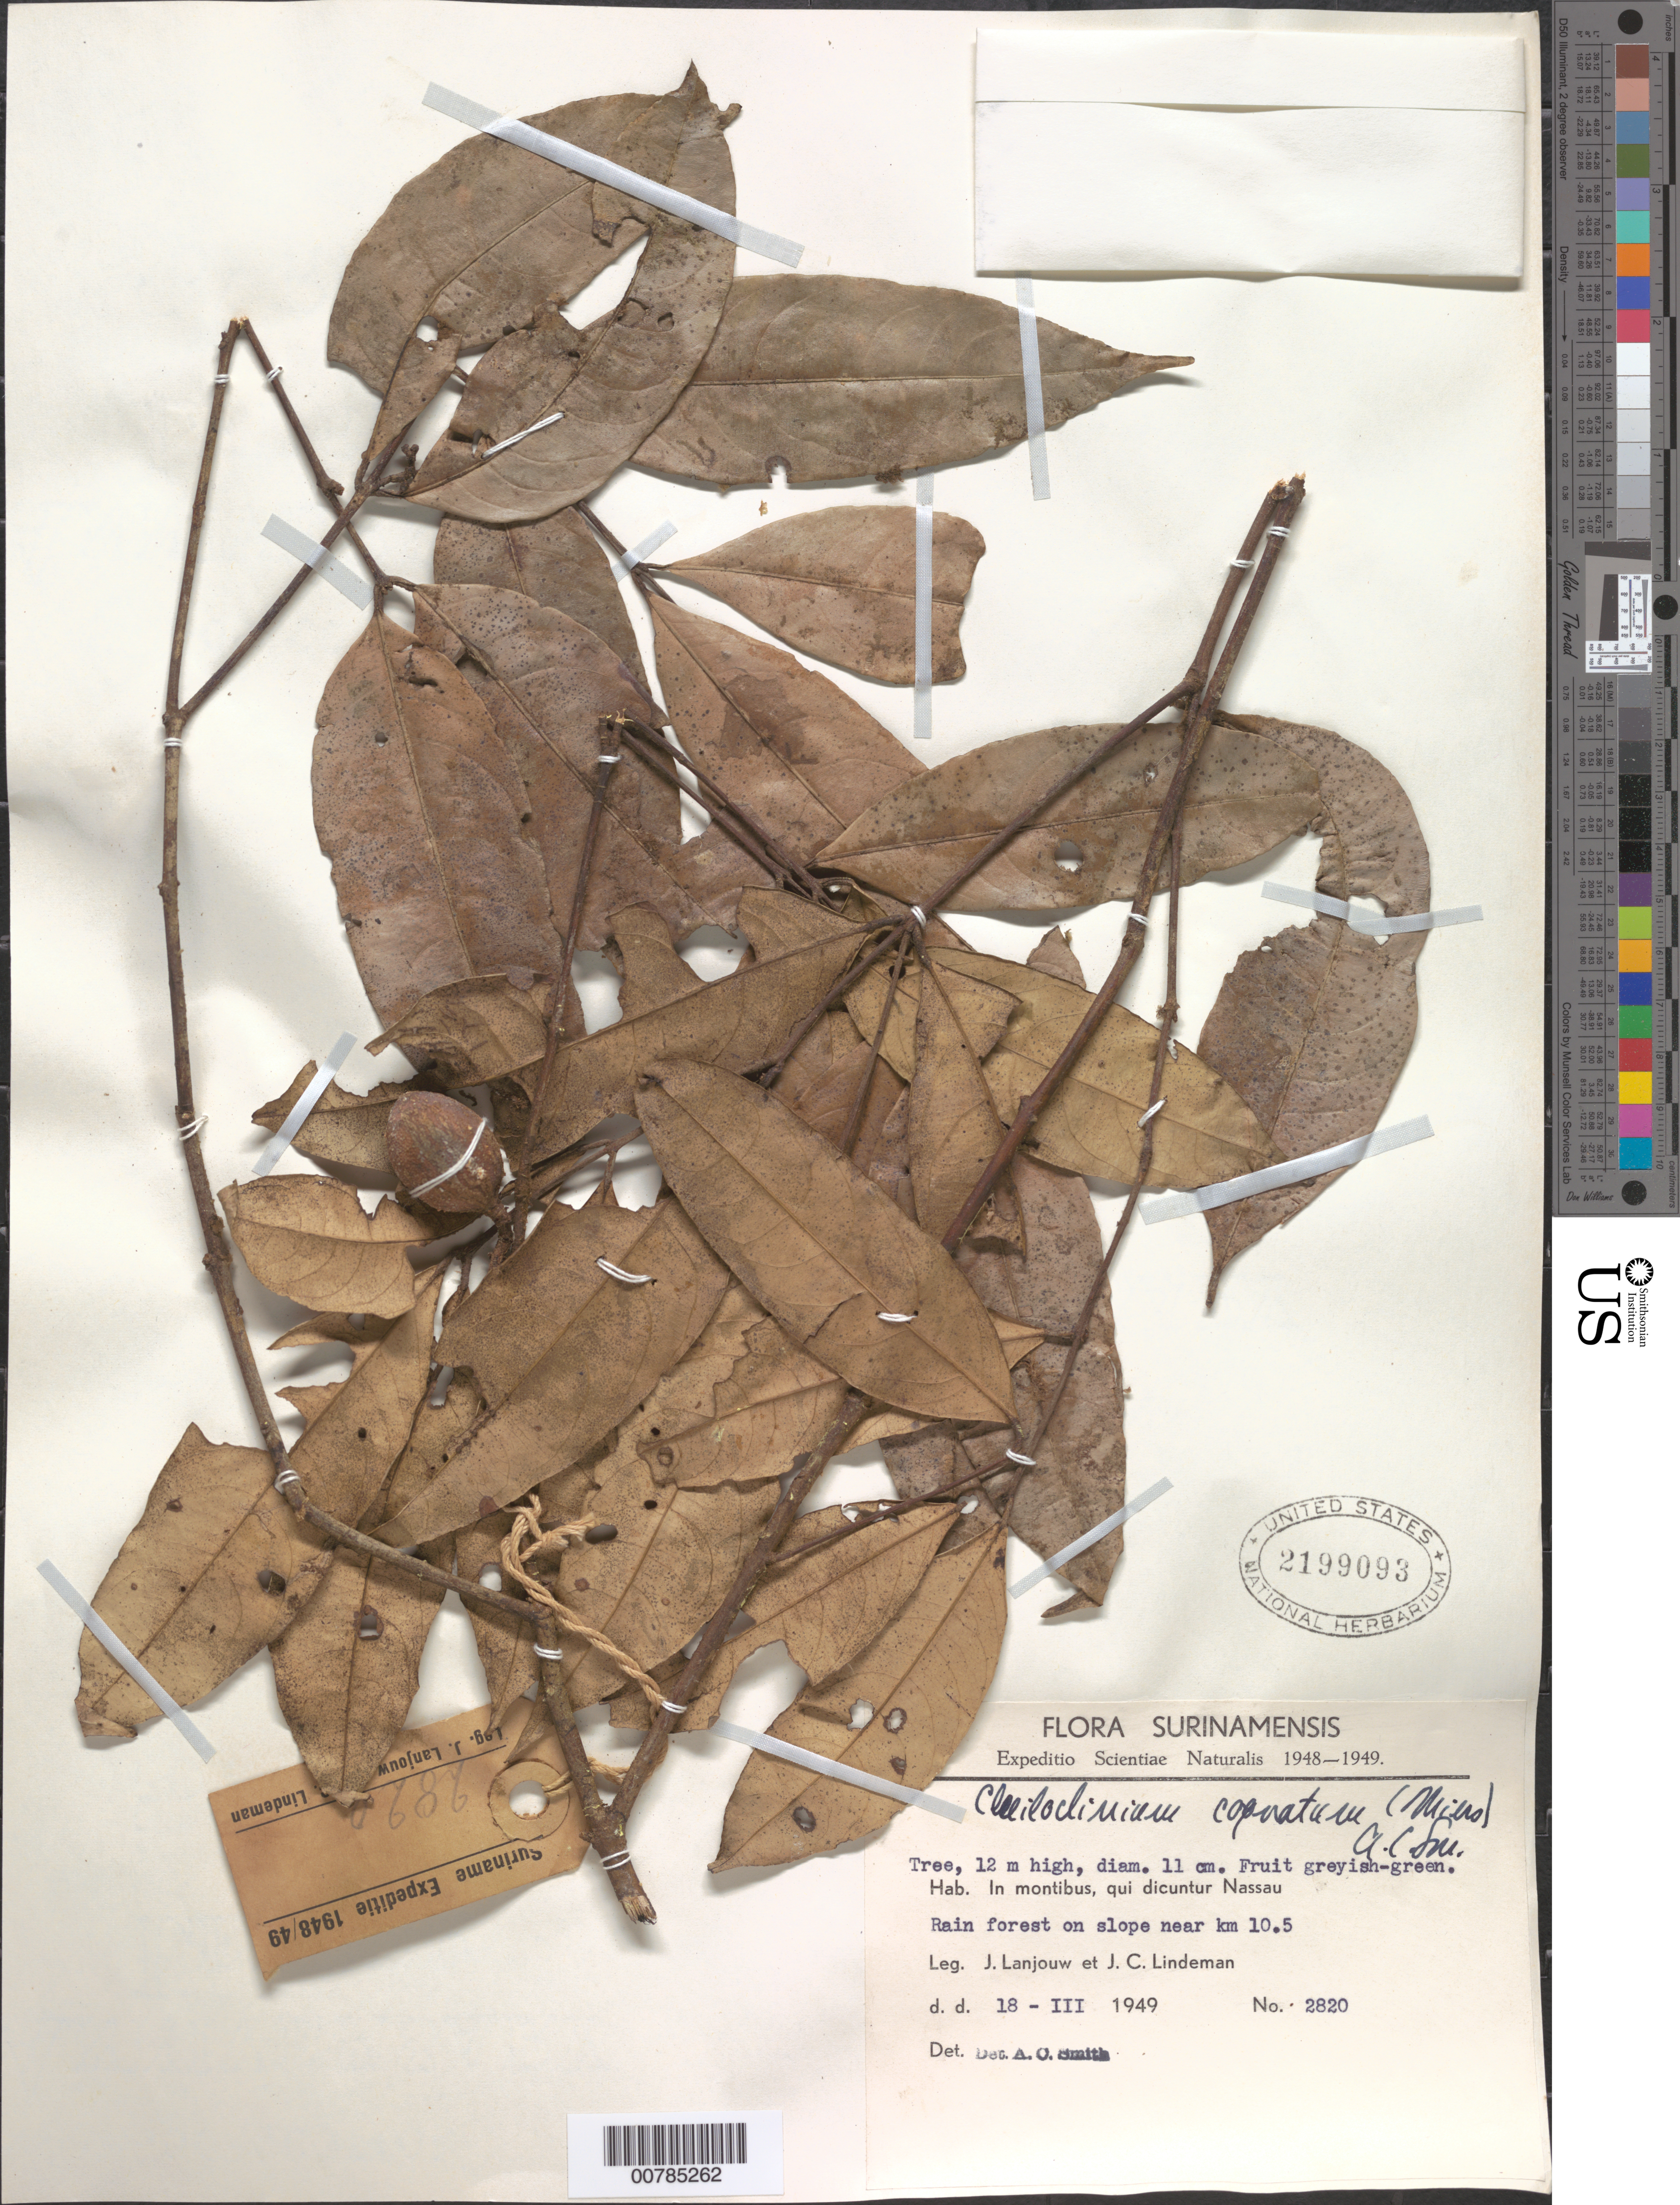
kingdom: Plantae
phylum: Tracheophyta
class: Magnoliopsida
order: Celastrales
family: Celastraceae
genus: Cheiloclinium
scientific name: Cheiloclinium cognatum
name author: (Miers) A.C. Sm.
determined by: Smith, A. C.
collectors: J. Lanjouw & J. C. Lindeman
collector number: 2820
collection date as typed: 18-Mar-49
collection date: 1949-03-18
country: Suriname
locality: Nassau Mts., km 10.5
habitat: Rainforest on slope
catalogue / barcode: US 2199093